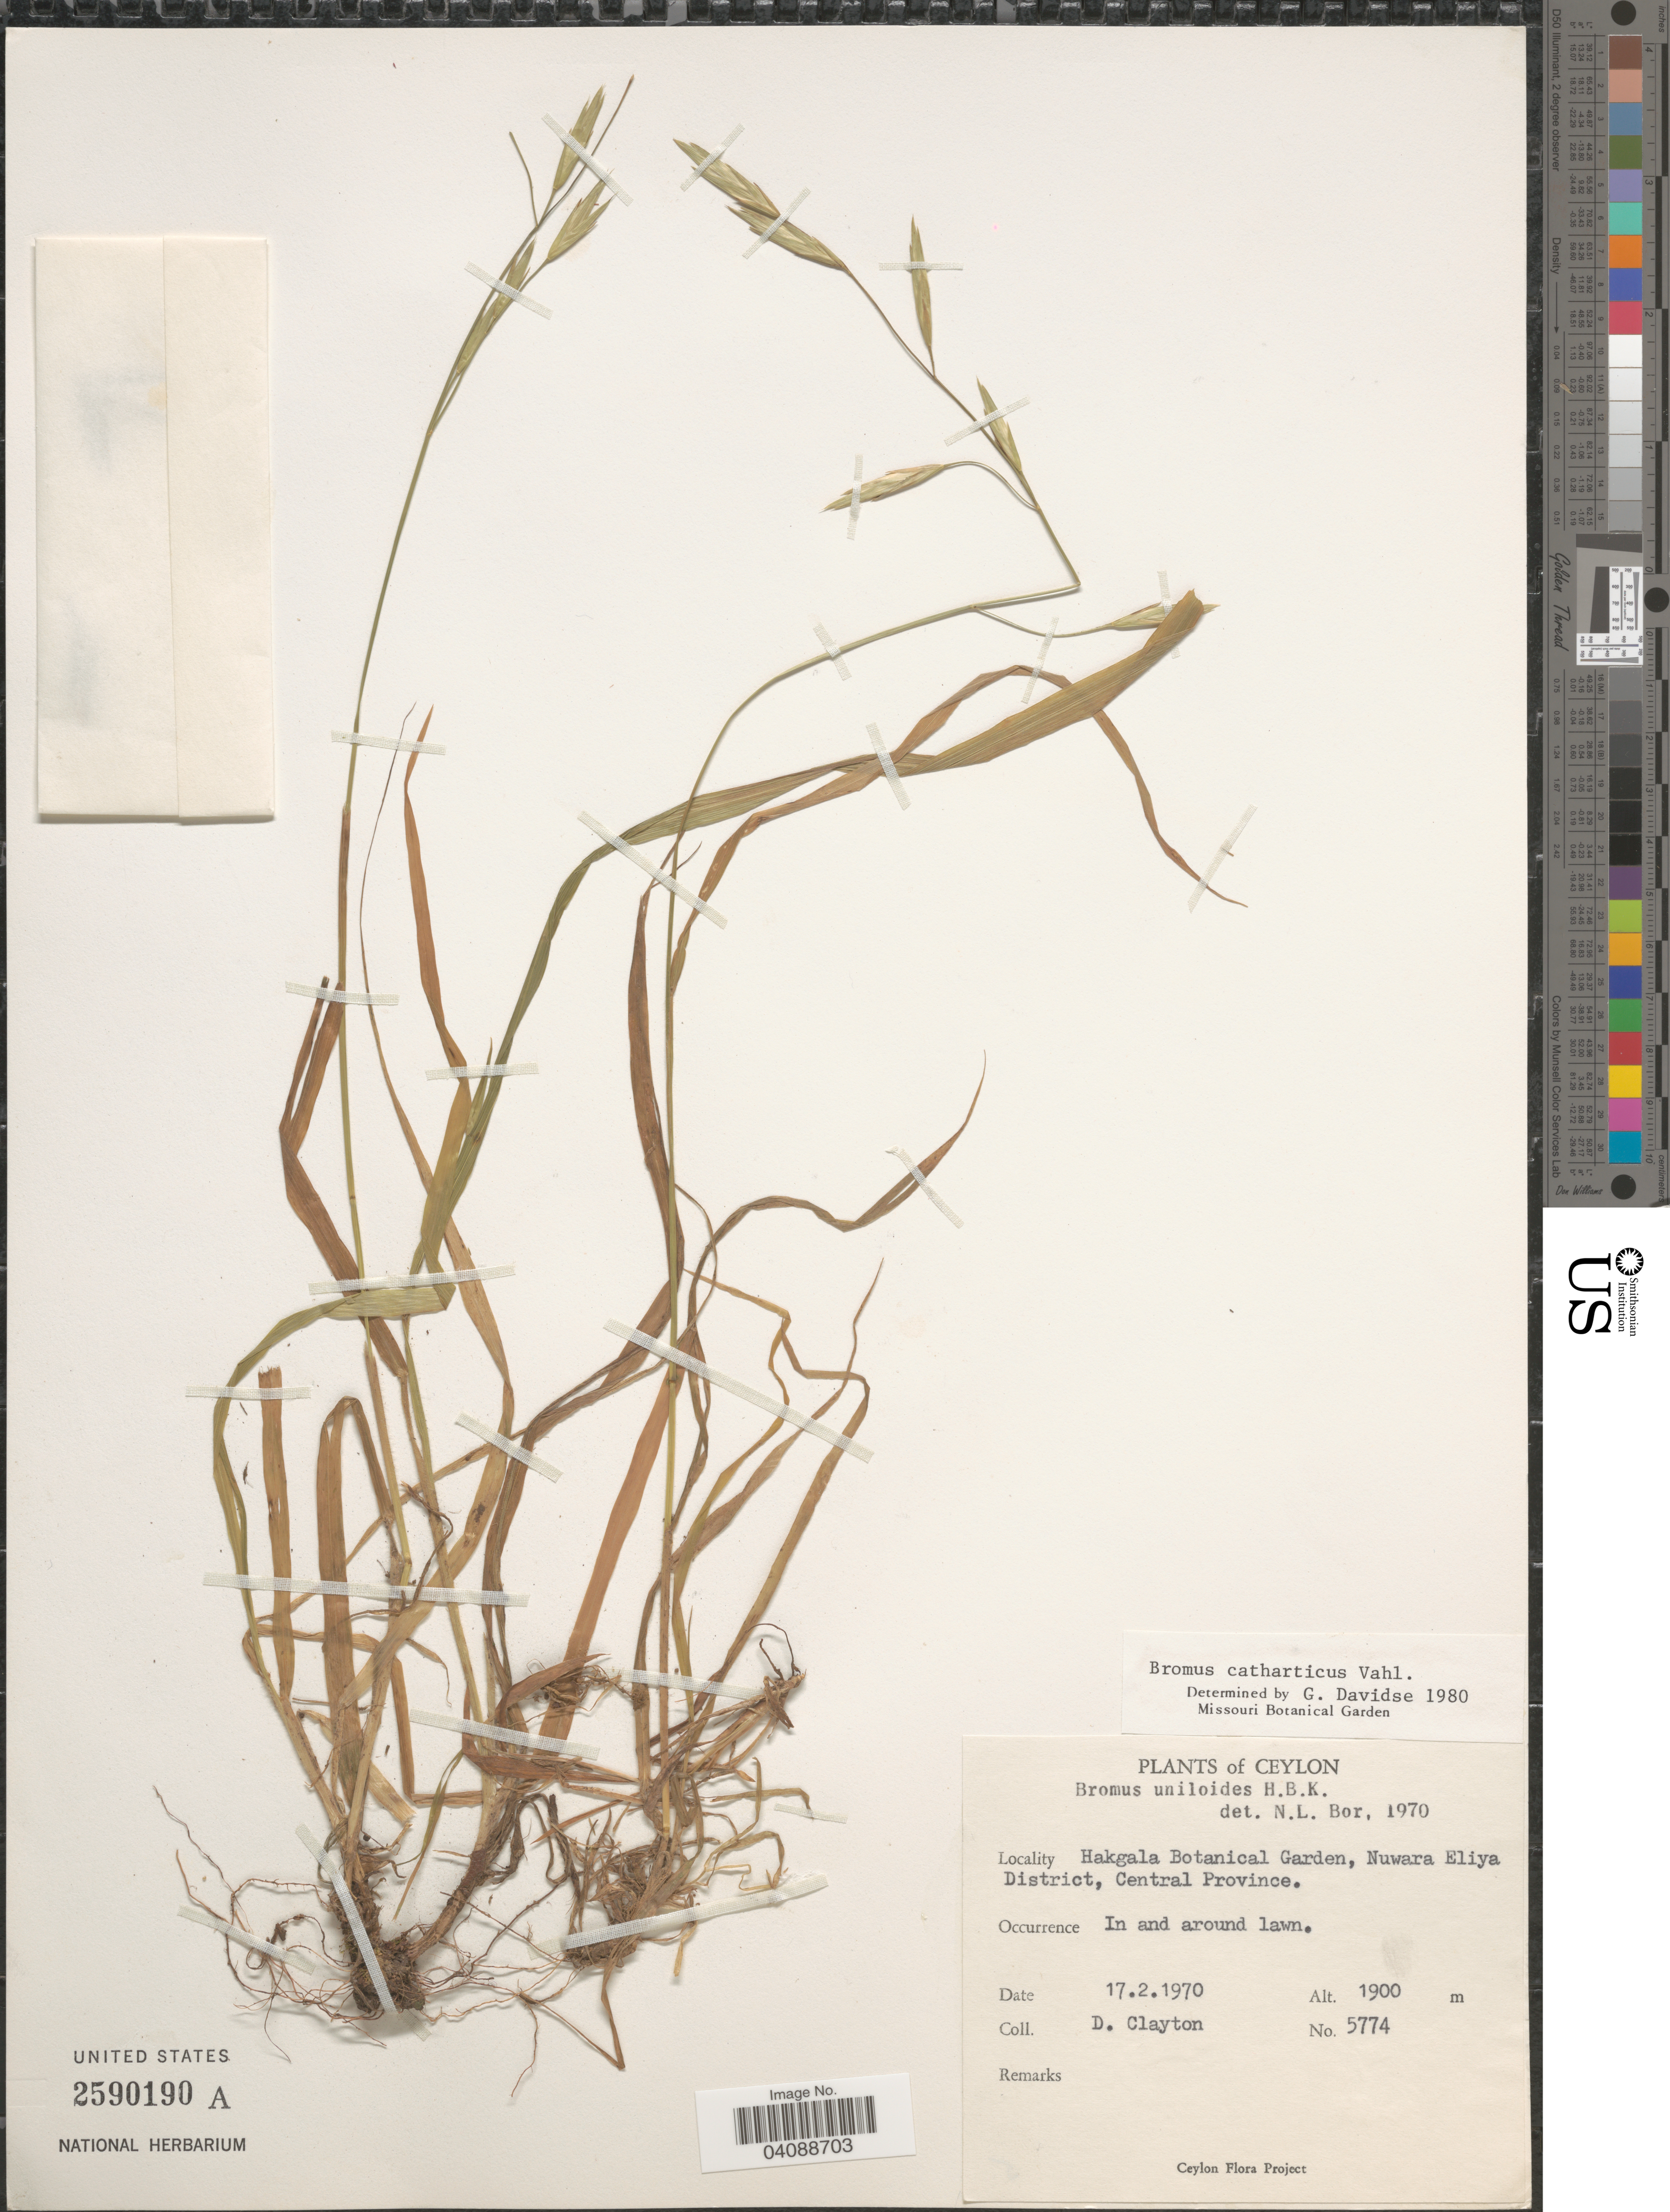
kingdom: Plantae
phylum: Tracheophyta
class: Liliopsida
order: Poales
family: Poaceae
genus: Bromus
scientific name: Bromus catharticus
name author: Vahl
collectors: D. Clayton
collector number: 5774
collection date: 1970-02-17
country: Sri Lanka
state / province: Central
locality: Ceylon. Hakgala Botanical Garden, Nuwara Eliya District.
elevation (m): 1900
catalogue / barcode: US 2590190A